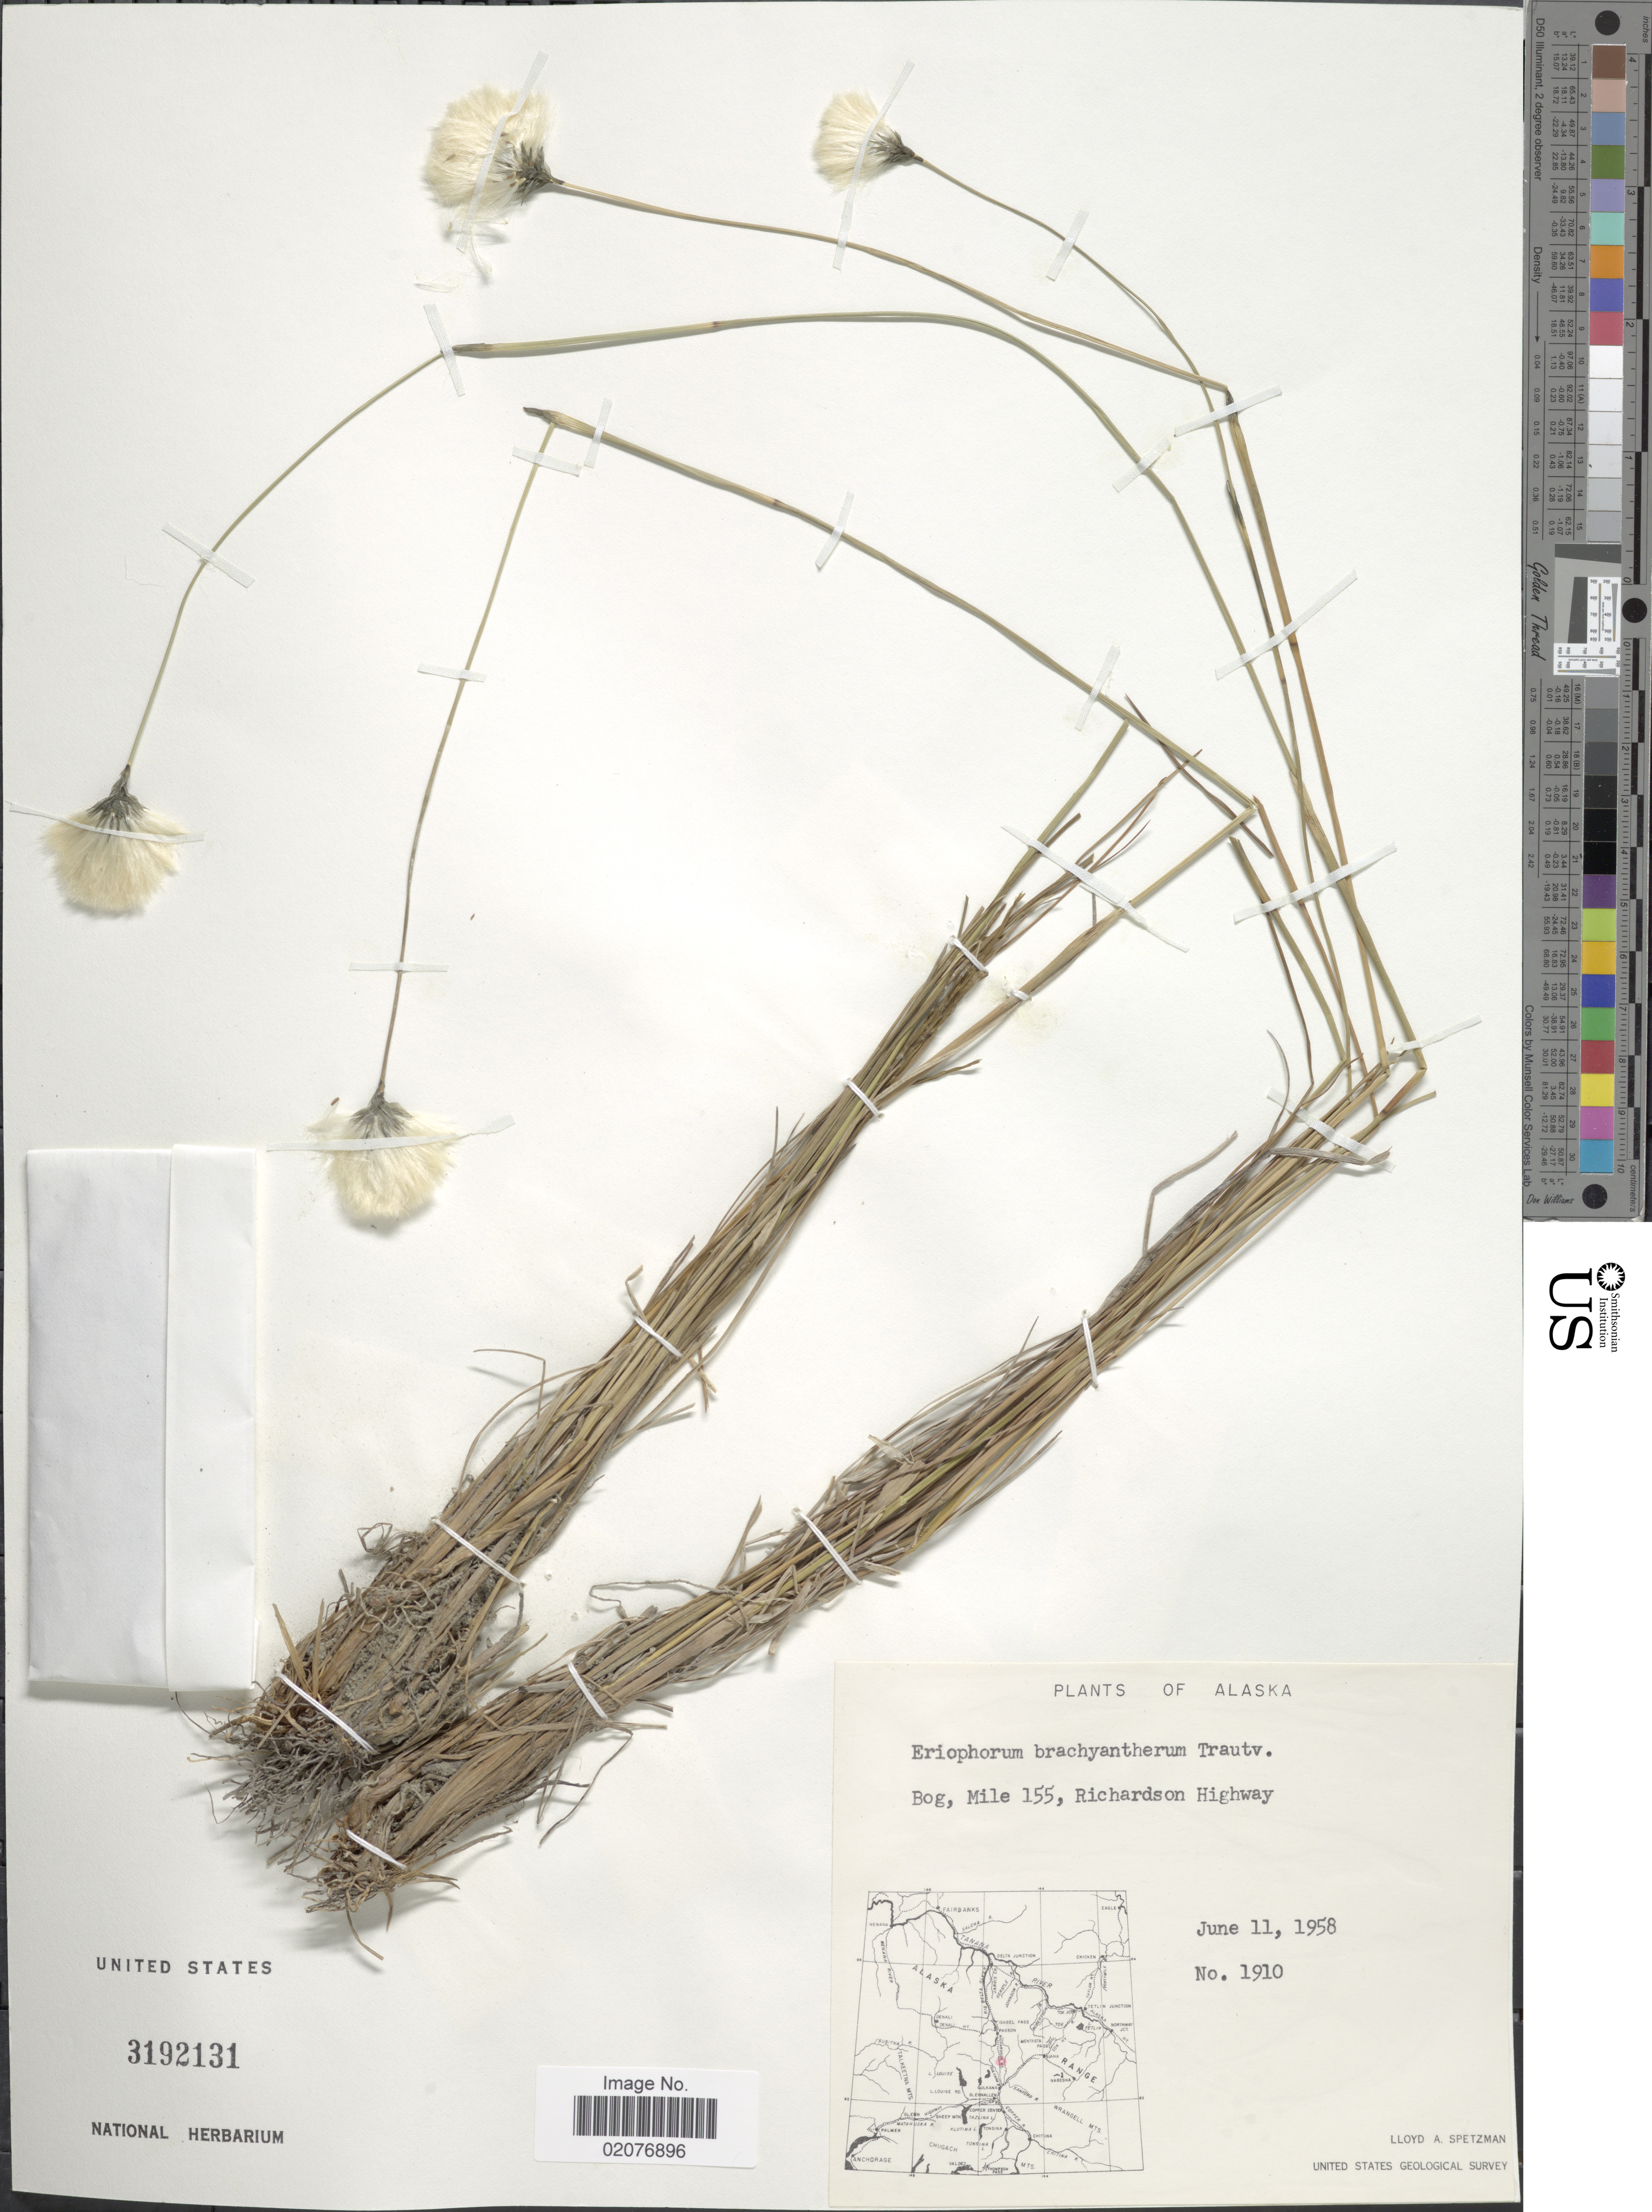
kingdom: Plantae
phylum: Tracheophyta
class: Liliopsida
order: Poales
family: Cyperaceae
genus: Eriophorum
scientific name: Eriophorum brachyantherum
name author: Trautv. & C.A. Mey.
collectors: L. Spetzman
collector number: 1910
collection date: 1958-06-11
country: United States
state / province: Alaska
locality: Bog, Mile 155, Richardson Highway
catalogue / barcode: US 3192131